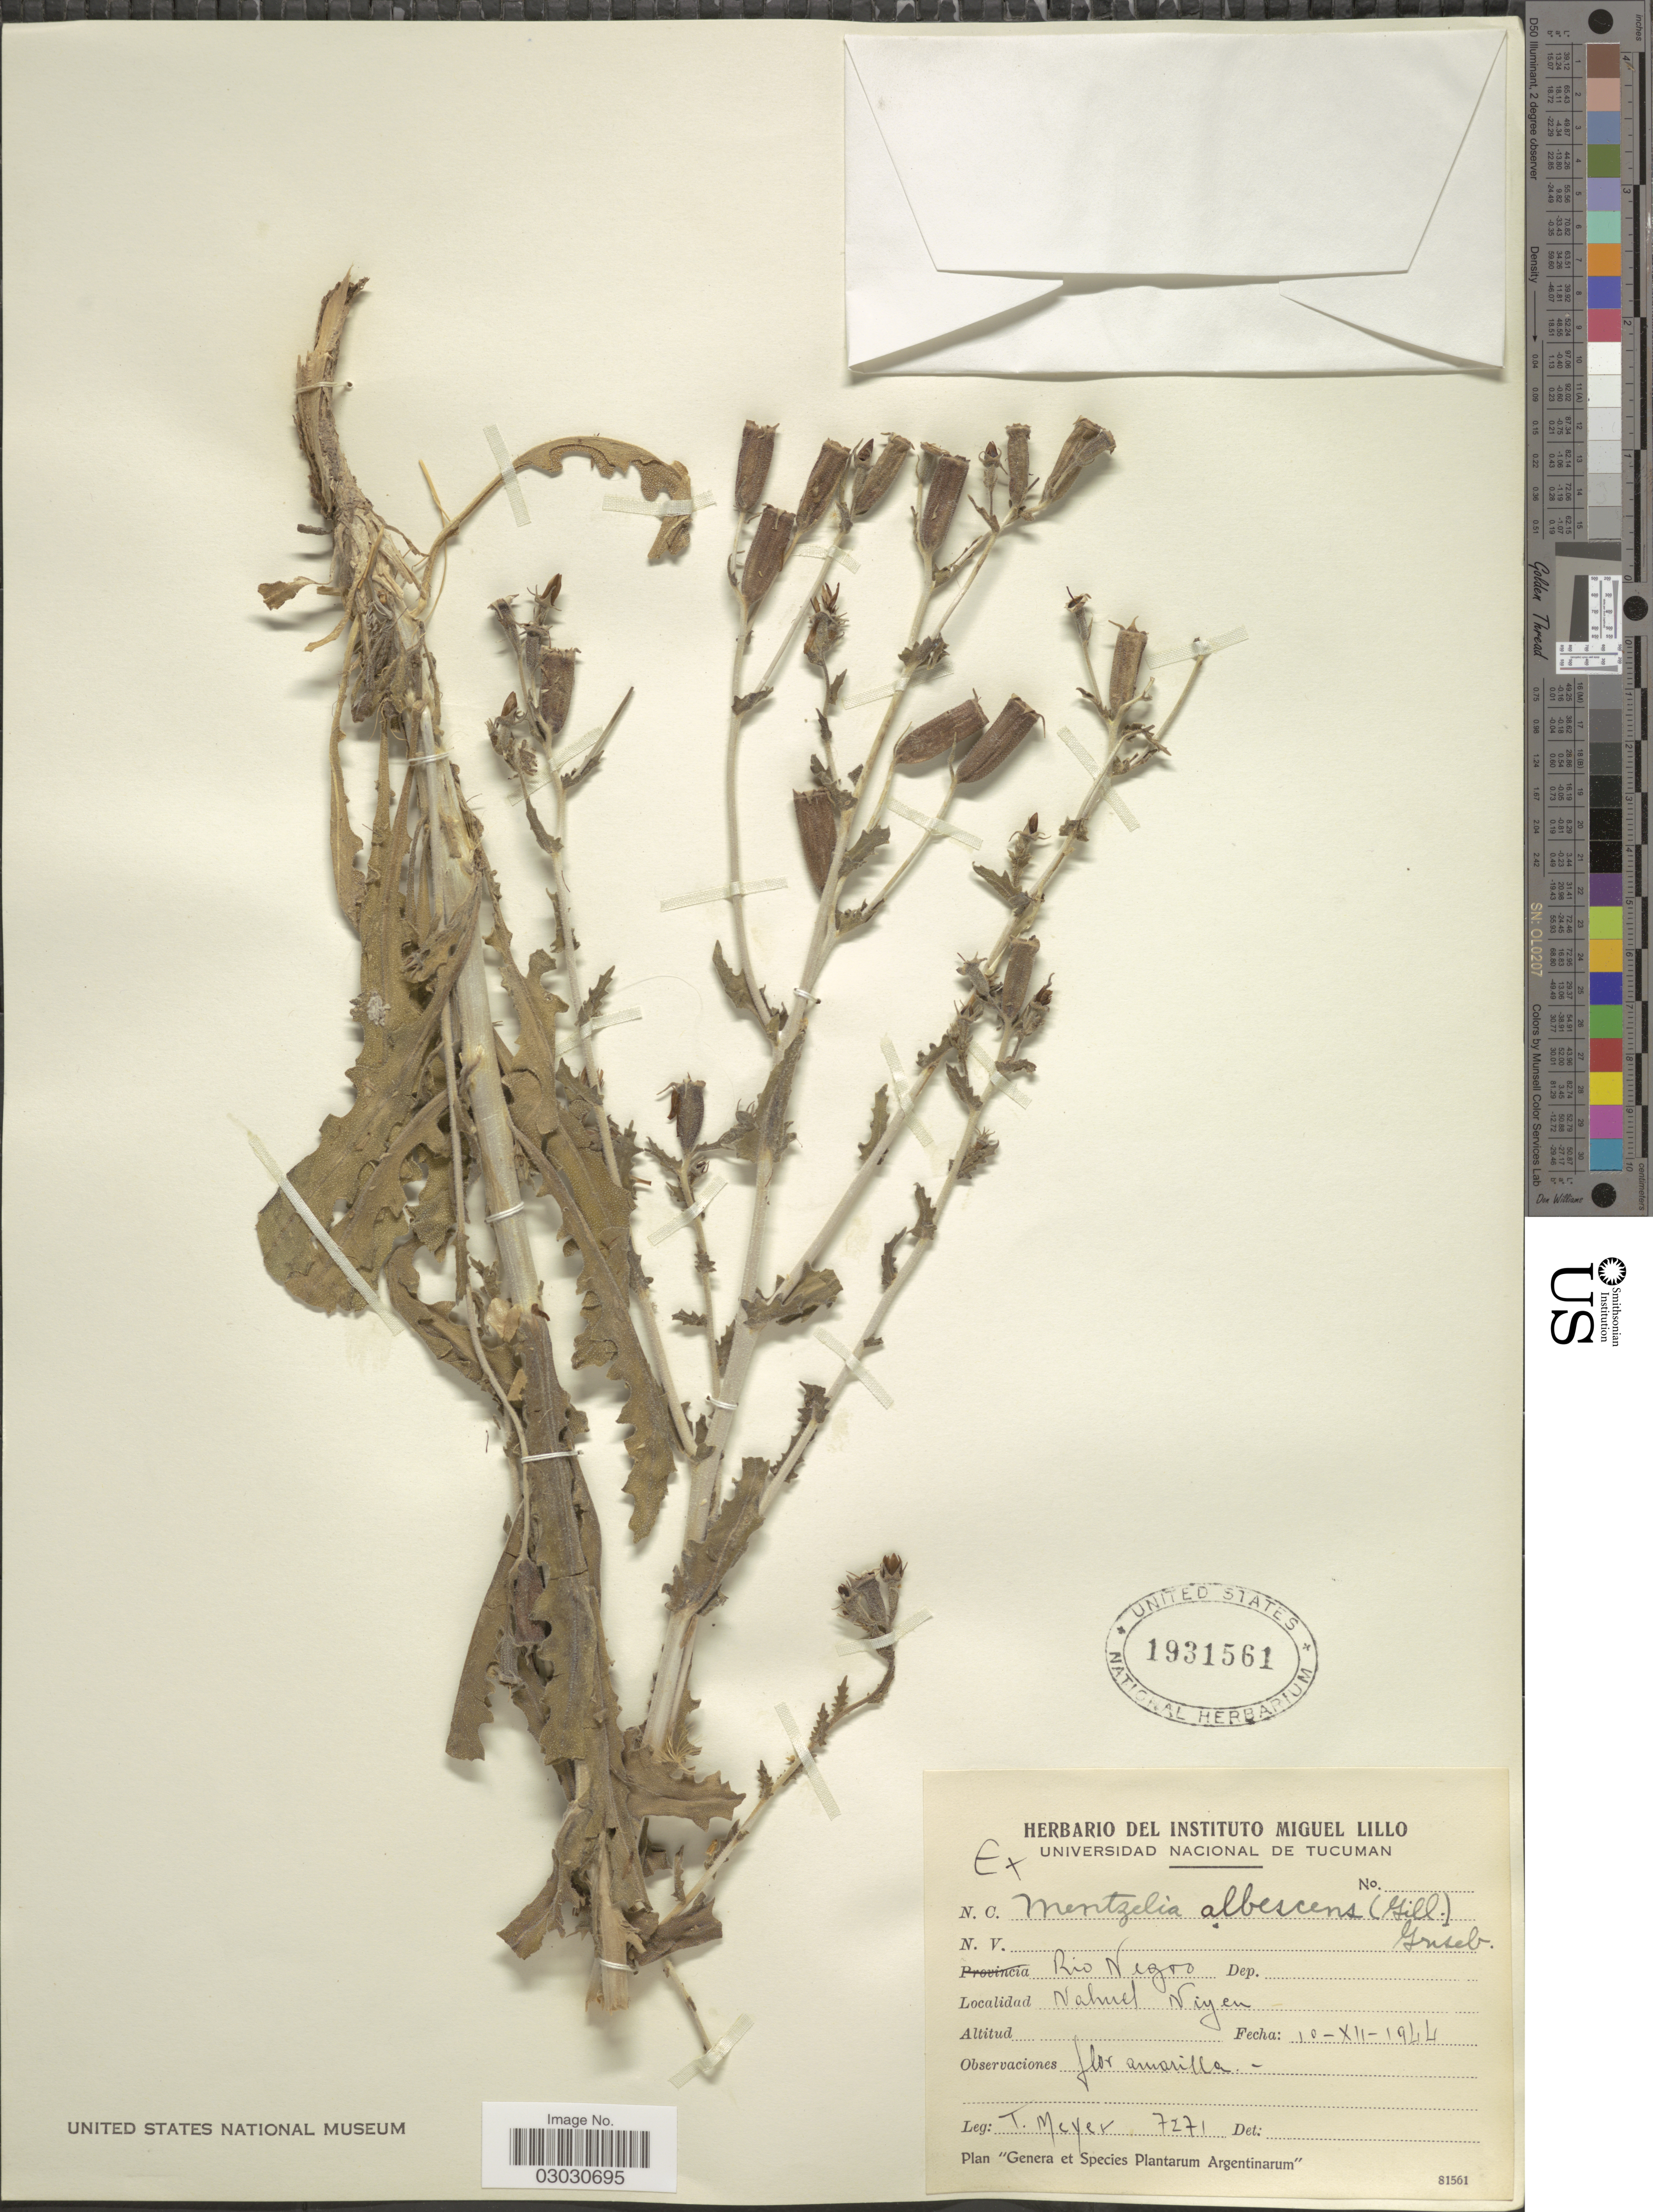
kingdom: Plantae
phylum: Tracheophyta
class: Magnoliopsida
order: Cornales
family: Loasaceae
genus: Mentzelia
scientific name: Mentzelia albescens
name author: (Gillies ex Arn.) Griseb.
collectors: T. Meyer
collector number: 7271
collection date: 1944-12-10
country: Argentina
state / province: Rio Negro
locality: Nahuel Niyen.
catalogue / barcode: US 1931561